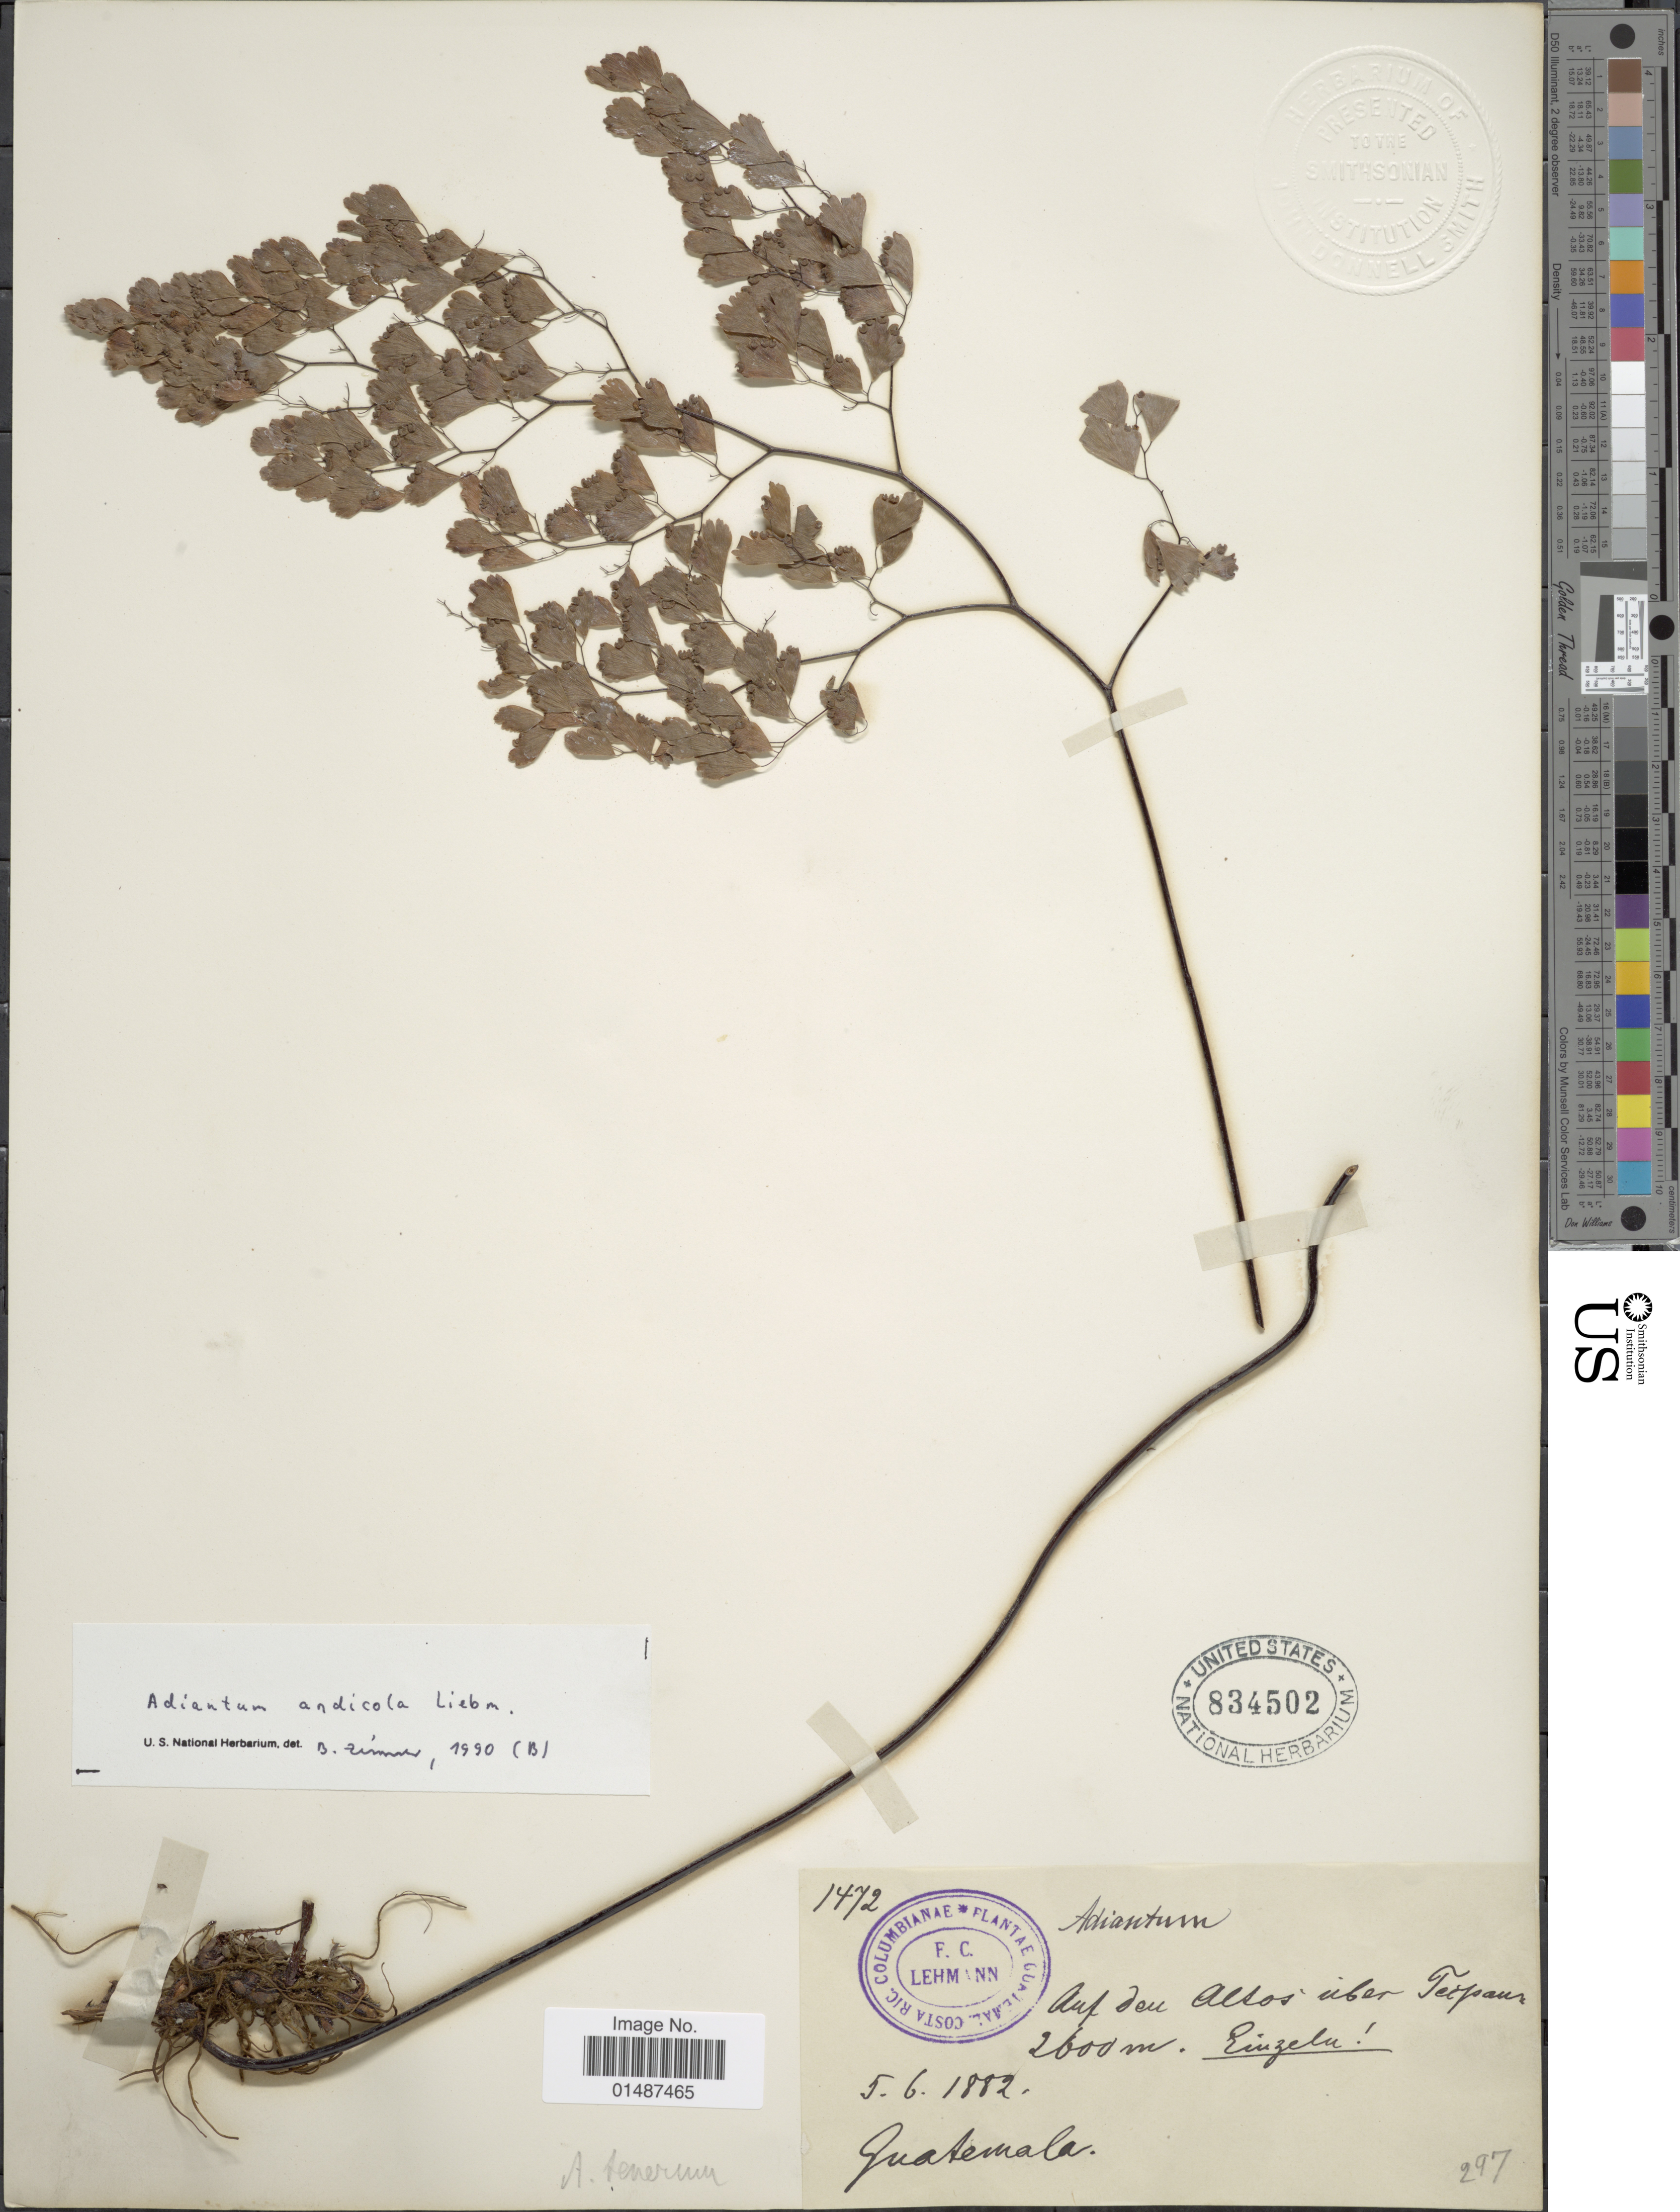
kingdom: Plantae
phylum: Tracheophyta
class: Polypodiopsida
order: Polypodiales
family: Pteridaceae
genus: Adiantum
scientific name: Adiantum andicola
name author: Liebm.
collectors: F. C. Lehmann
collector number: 1472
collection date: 1882-06-05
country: Guatemala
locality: Auf den Alsos uber Tecpan.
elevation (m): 2600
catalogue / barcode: US 834502